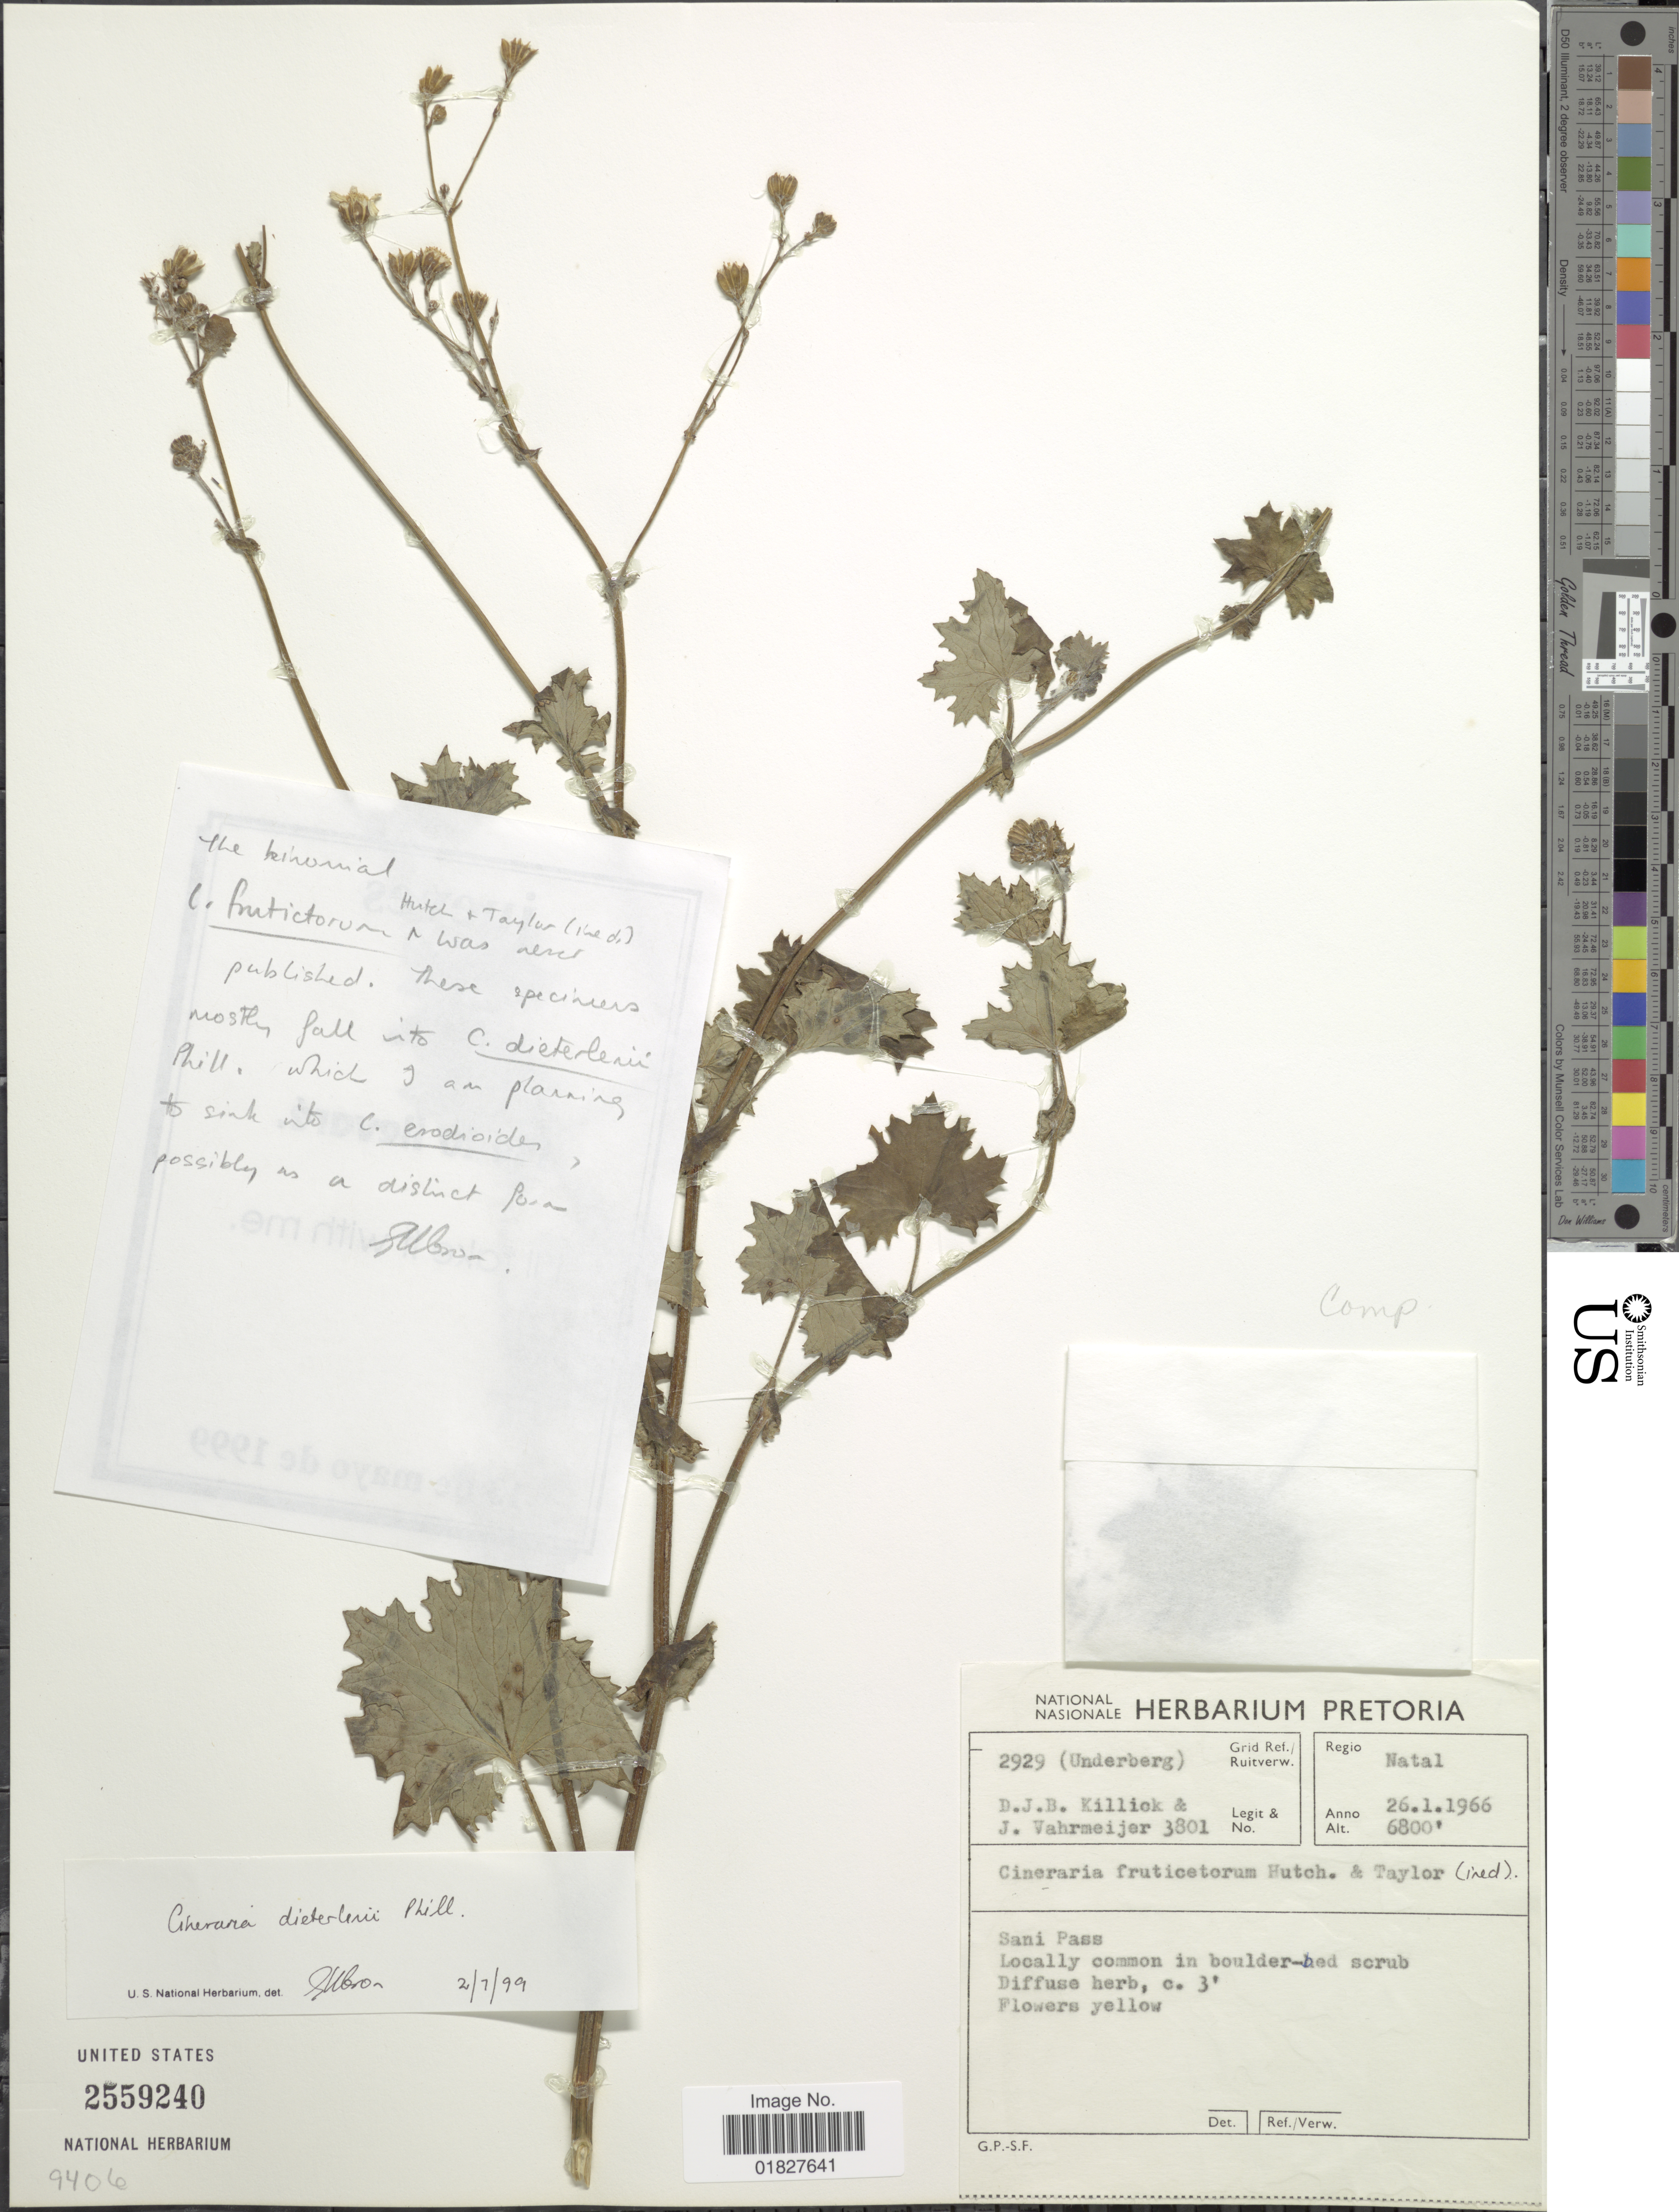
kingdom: Plantae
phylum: Tracheophyta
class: Magnoliopsida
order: Asterales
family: Asteraceae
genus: Cineraria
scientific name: Cineraria dieterlenii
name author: Phillips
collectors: D. Killick & J. Vahrmeijer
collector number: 3801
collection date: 1966-01-26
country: South Africa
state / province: KwaZulu-Natal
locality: Natal, Sani Pass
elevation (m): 2073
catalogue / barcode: US 2559240